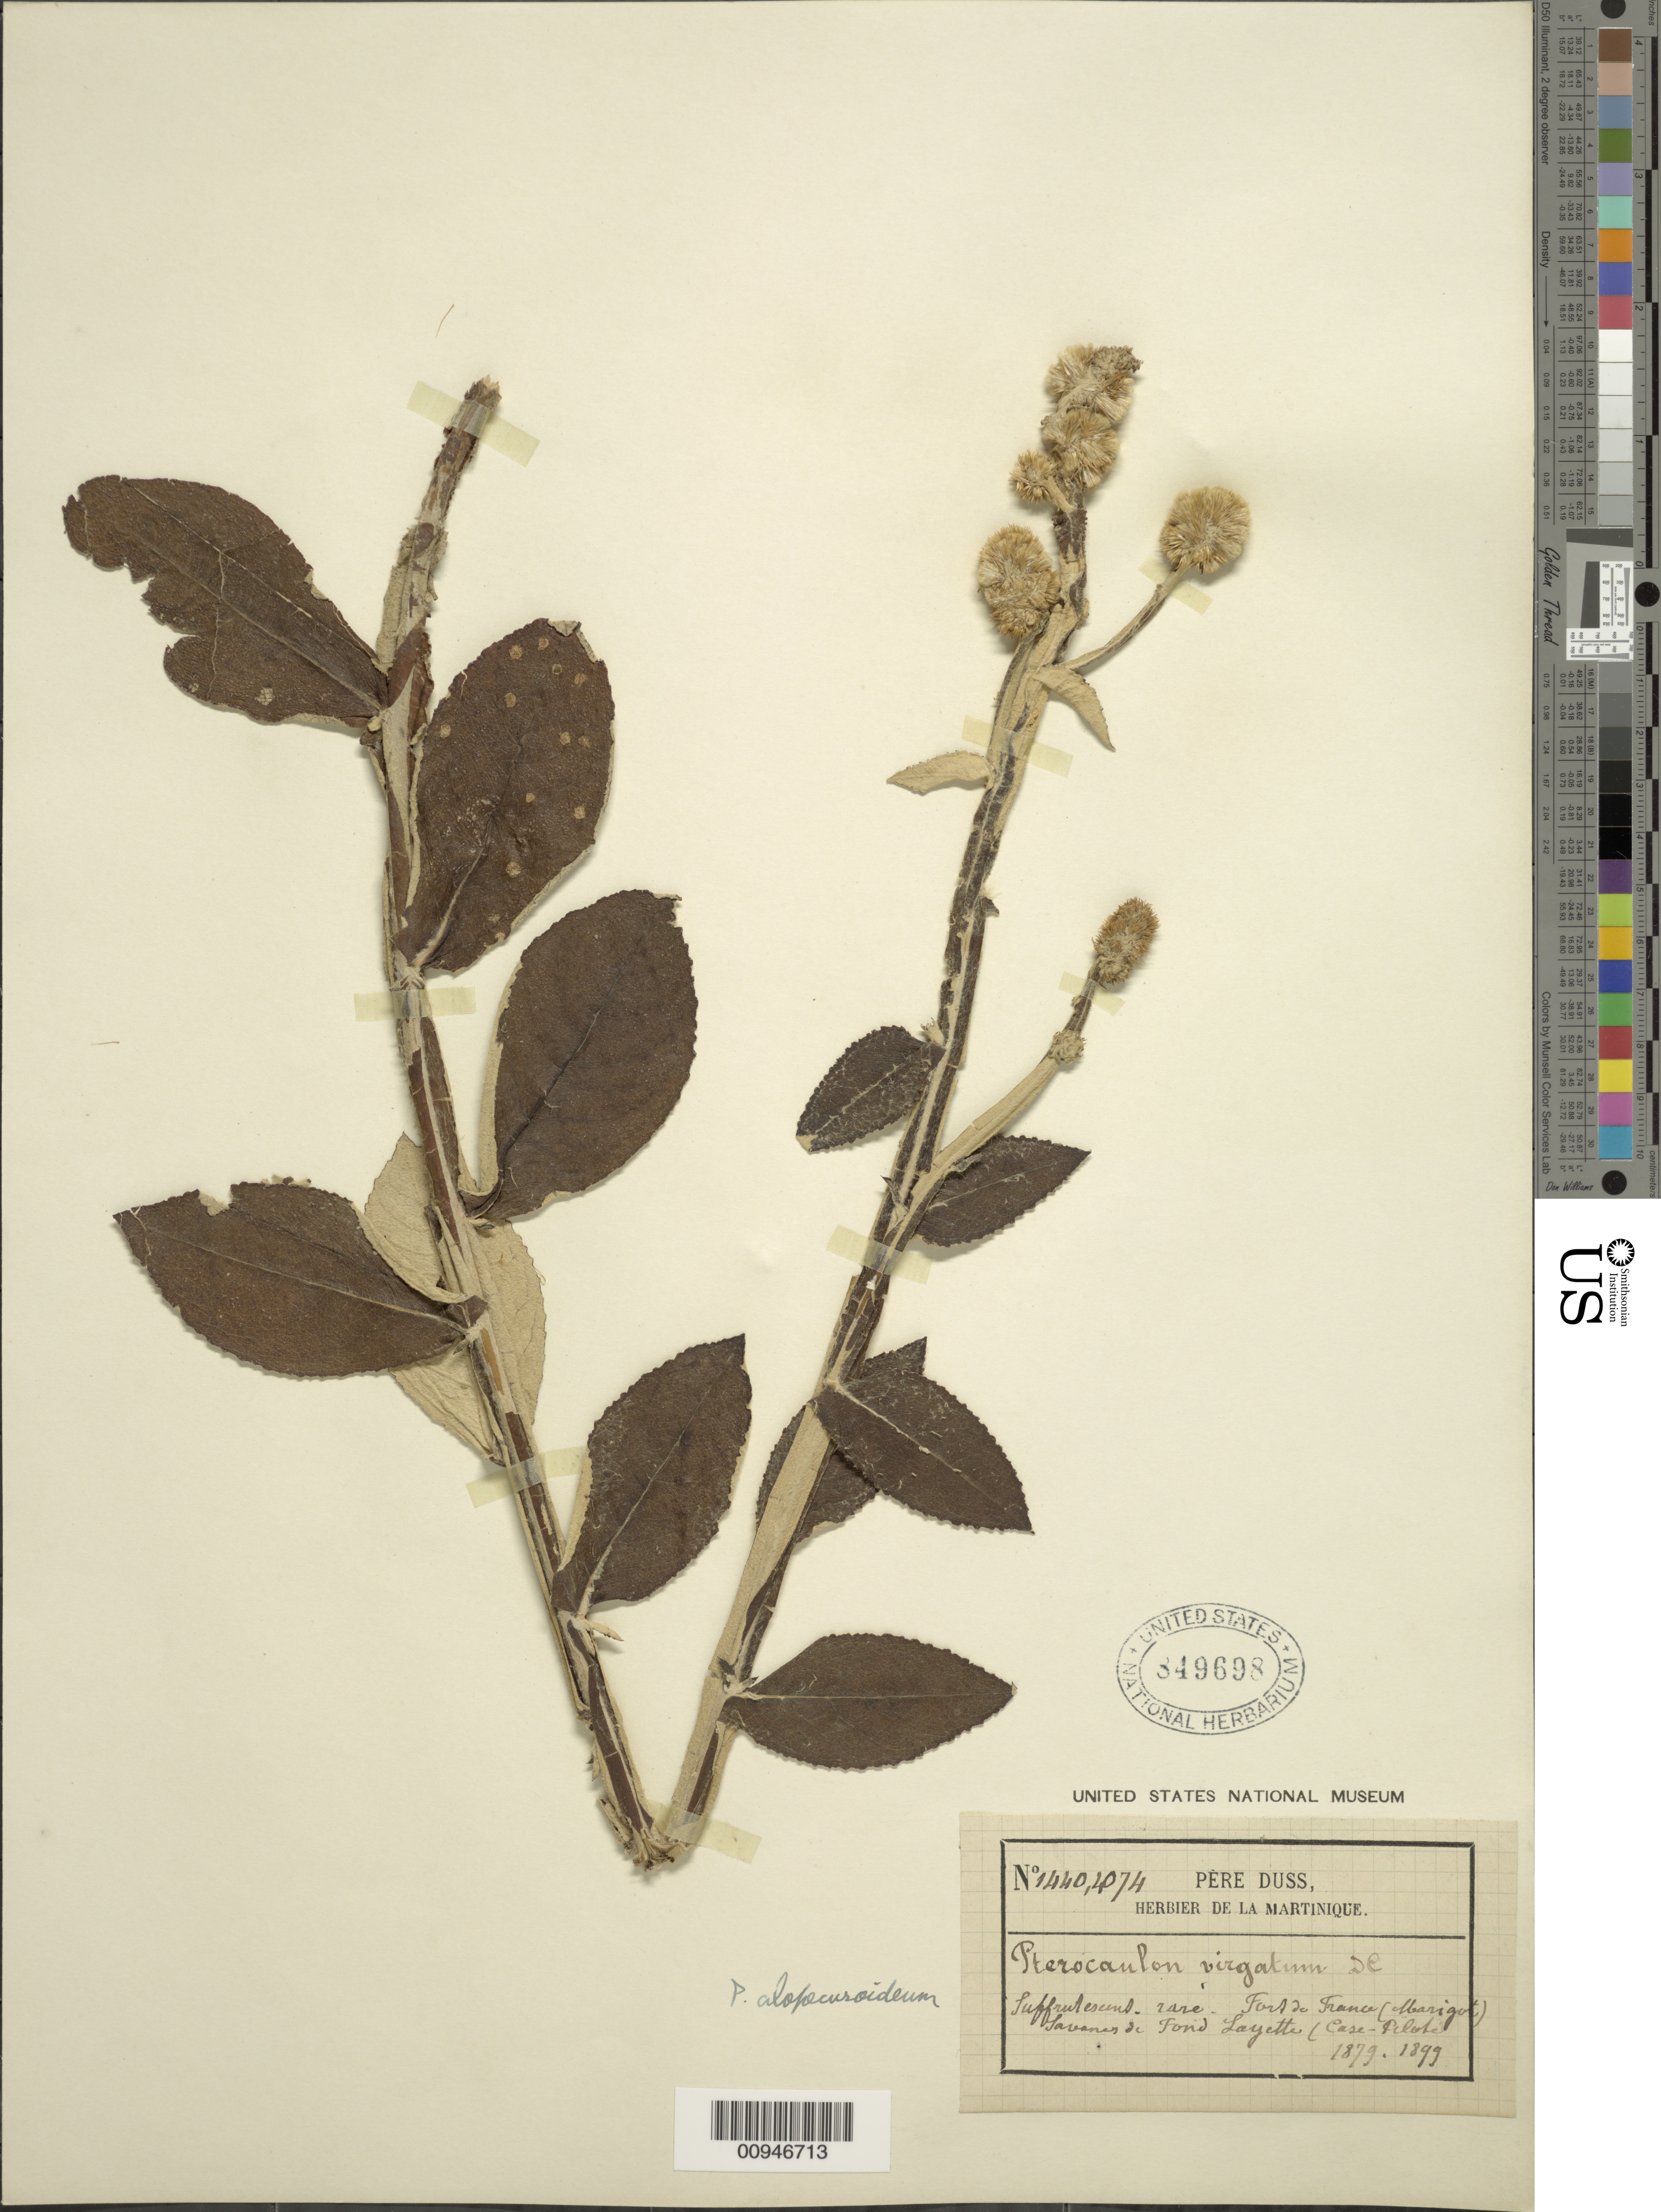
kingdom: Plantae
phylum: Tracheophyta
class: Magnoliopsida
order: Asterales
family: Asteraceae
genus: Pterocaulon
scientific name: Pterocaulon alopecuroides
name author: (Lam.) DC.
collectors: Père Duss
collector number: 1440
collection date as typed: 1879 to -- --- 1899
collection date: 1879/1899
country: Martinique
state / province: Fort-de-France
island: Martinique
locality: Fort de France, Savanas de Fond Layette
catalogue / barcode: US 849698